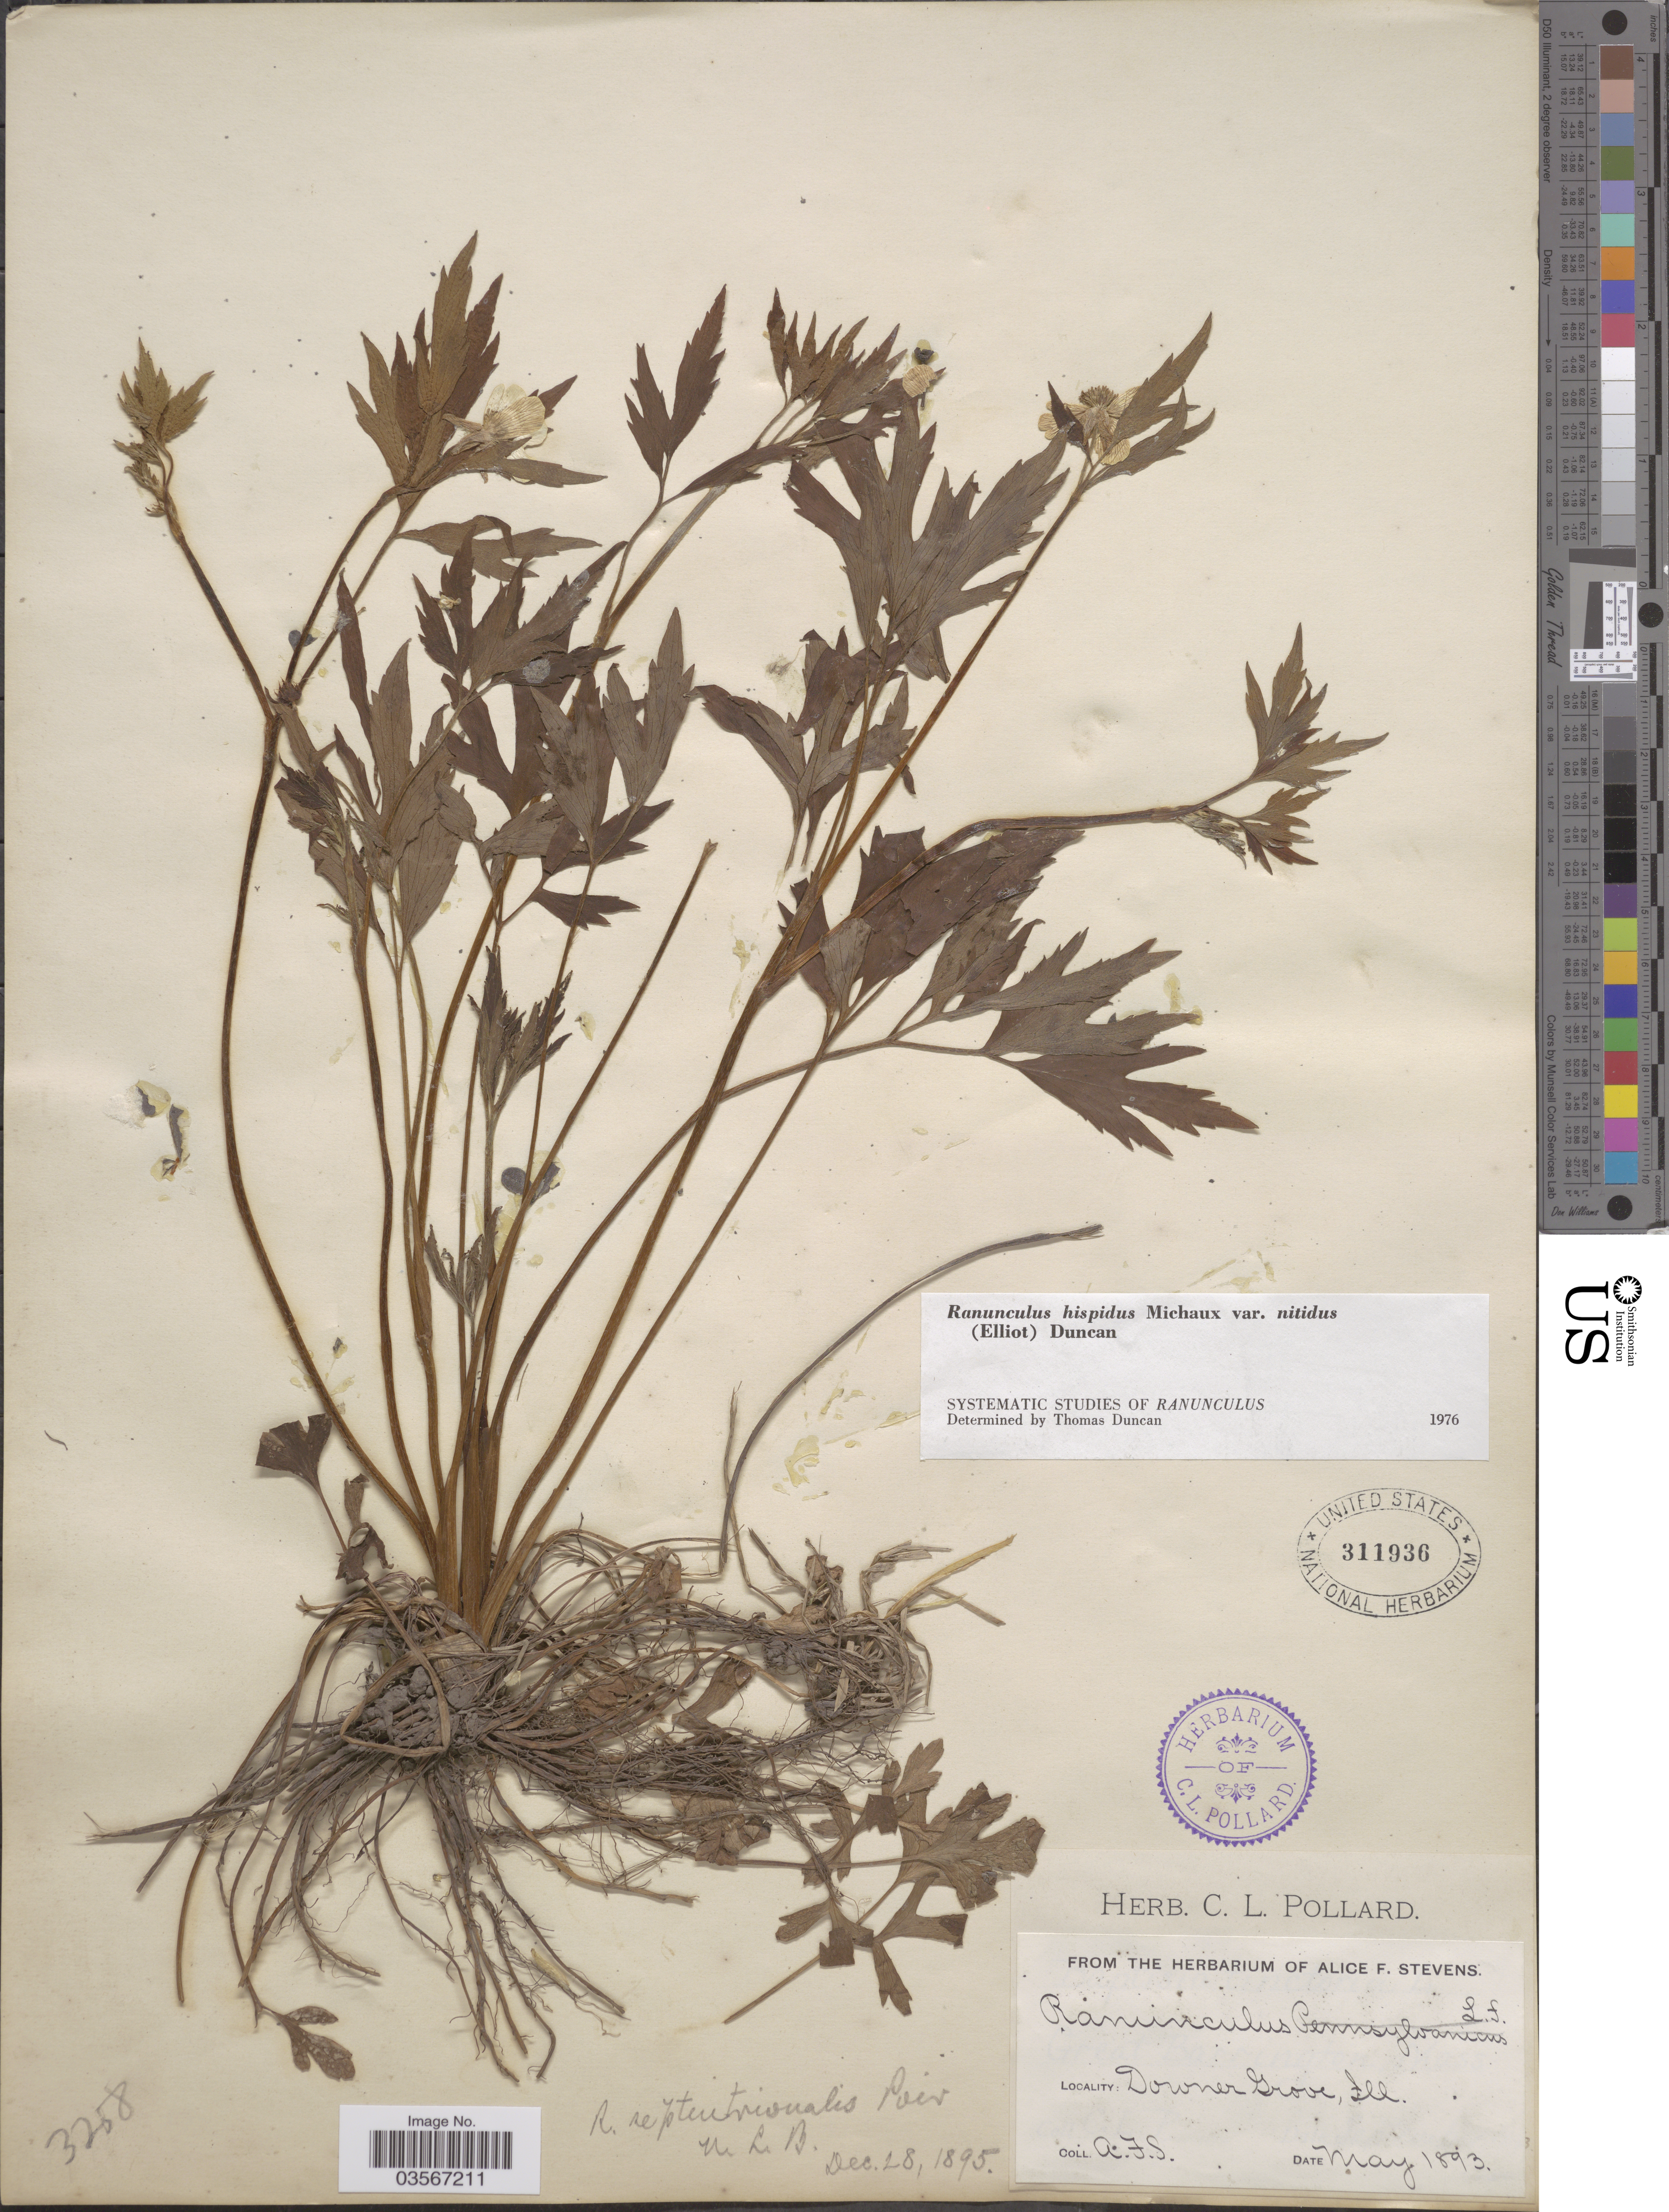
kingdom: Plantae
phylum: Tracheophyta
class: Magnoliopsida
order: Ranunculales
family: Ranunculaceae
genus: Ranunculus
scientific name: Ranunculus hispidus var. nitidus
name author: (Chapm.) T. Duncan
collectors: A. Stevens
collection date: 1893-05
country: United States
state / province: Illinois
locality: Downer Grove.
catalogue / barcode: US 311936